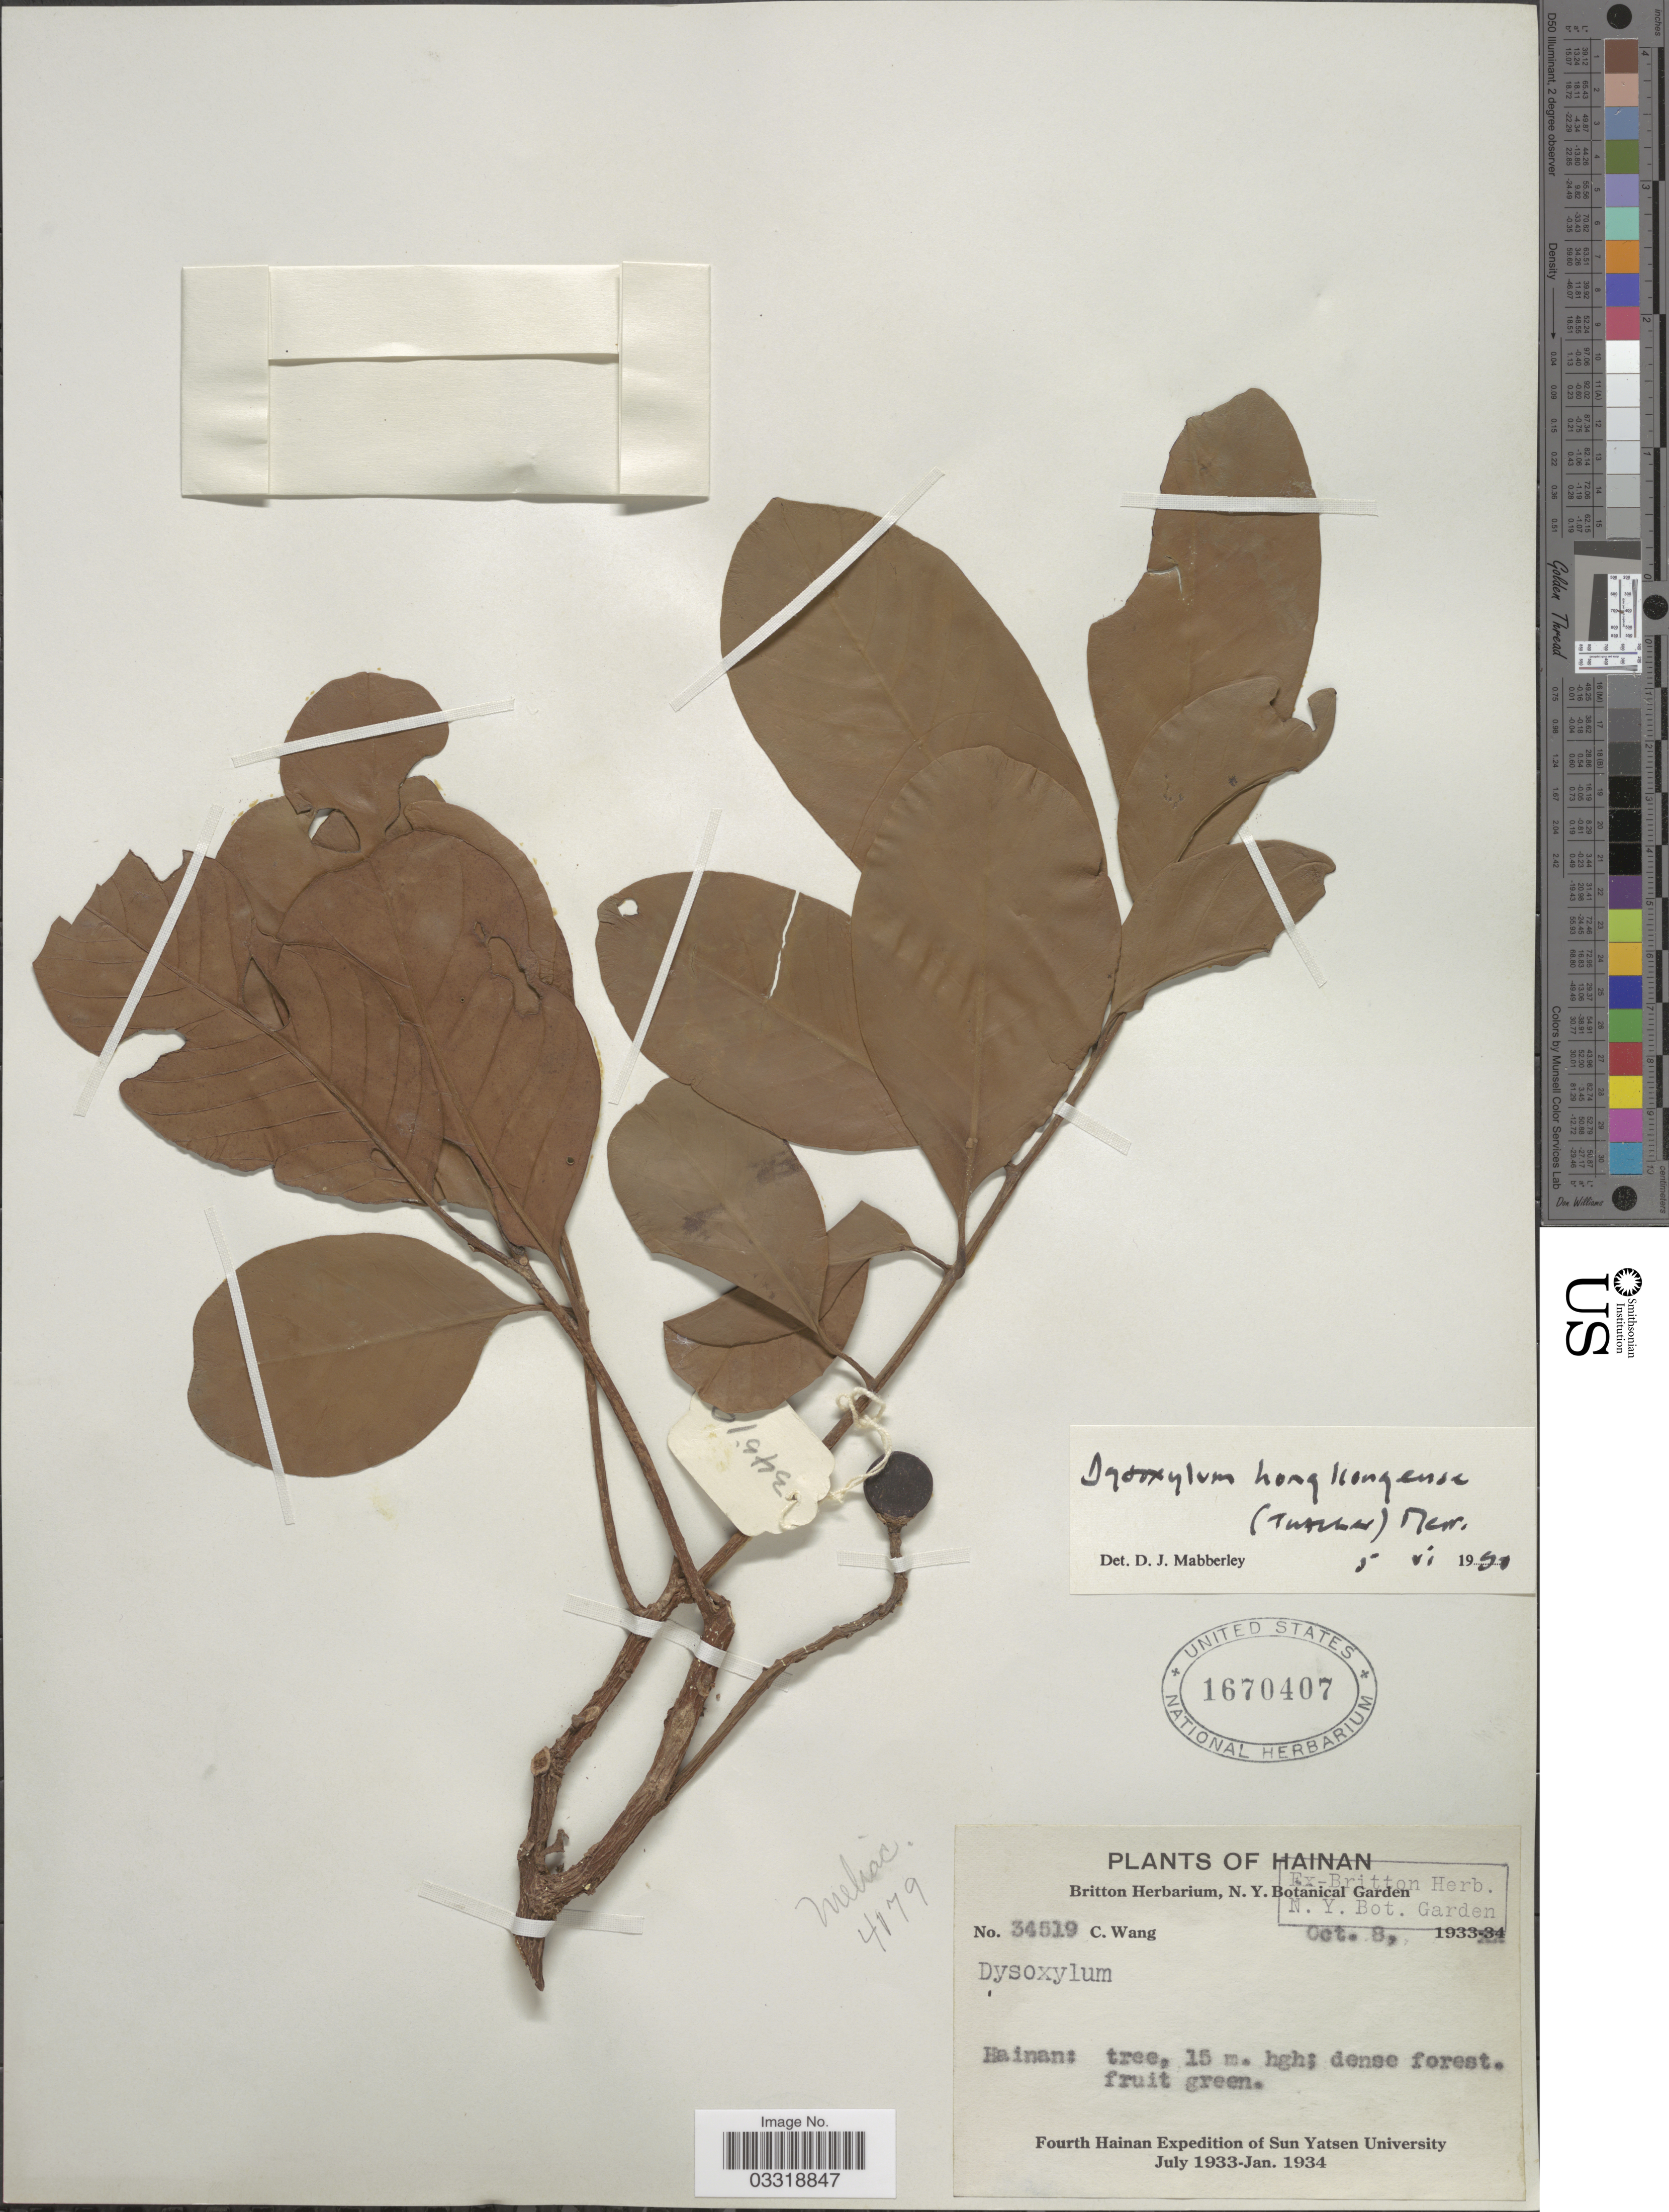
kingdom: Plantae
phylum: Tracheophyta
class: Magnoliopsida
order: Sapindales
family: Meliaceae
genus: Prasoxylon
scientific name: Prasoxylon hongkongense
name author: (Tutcher) Mabb.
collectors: C. Wang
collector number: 34519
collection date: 1933-10-08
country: China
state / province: Hainan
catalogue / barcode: US 1670407